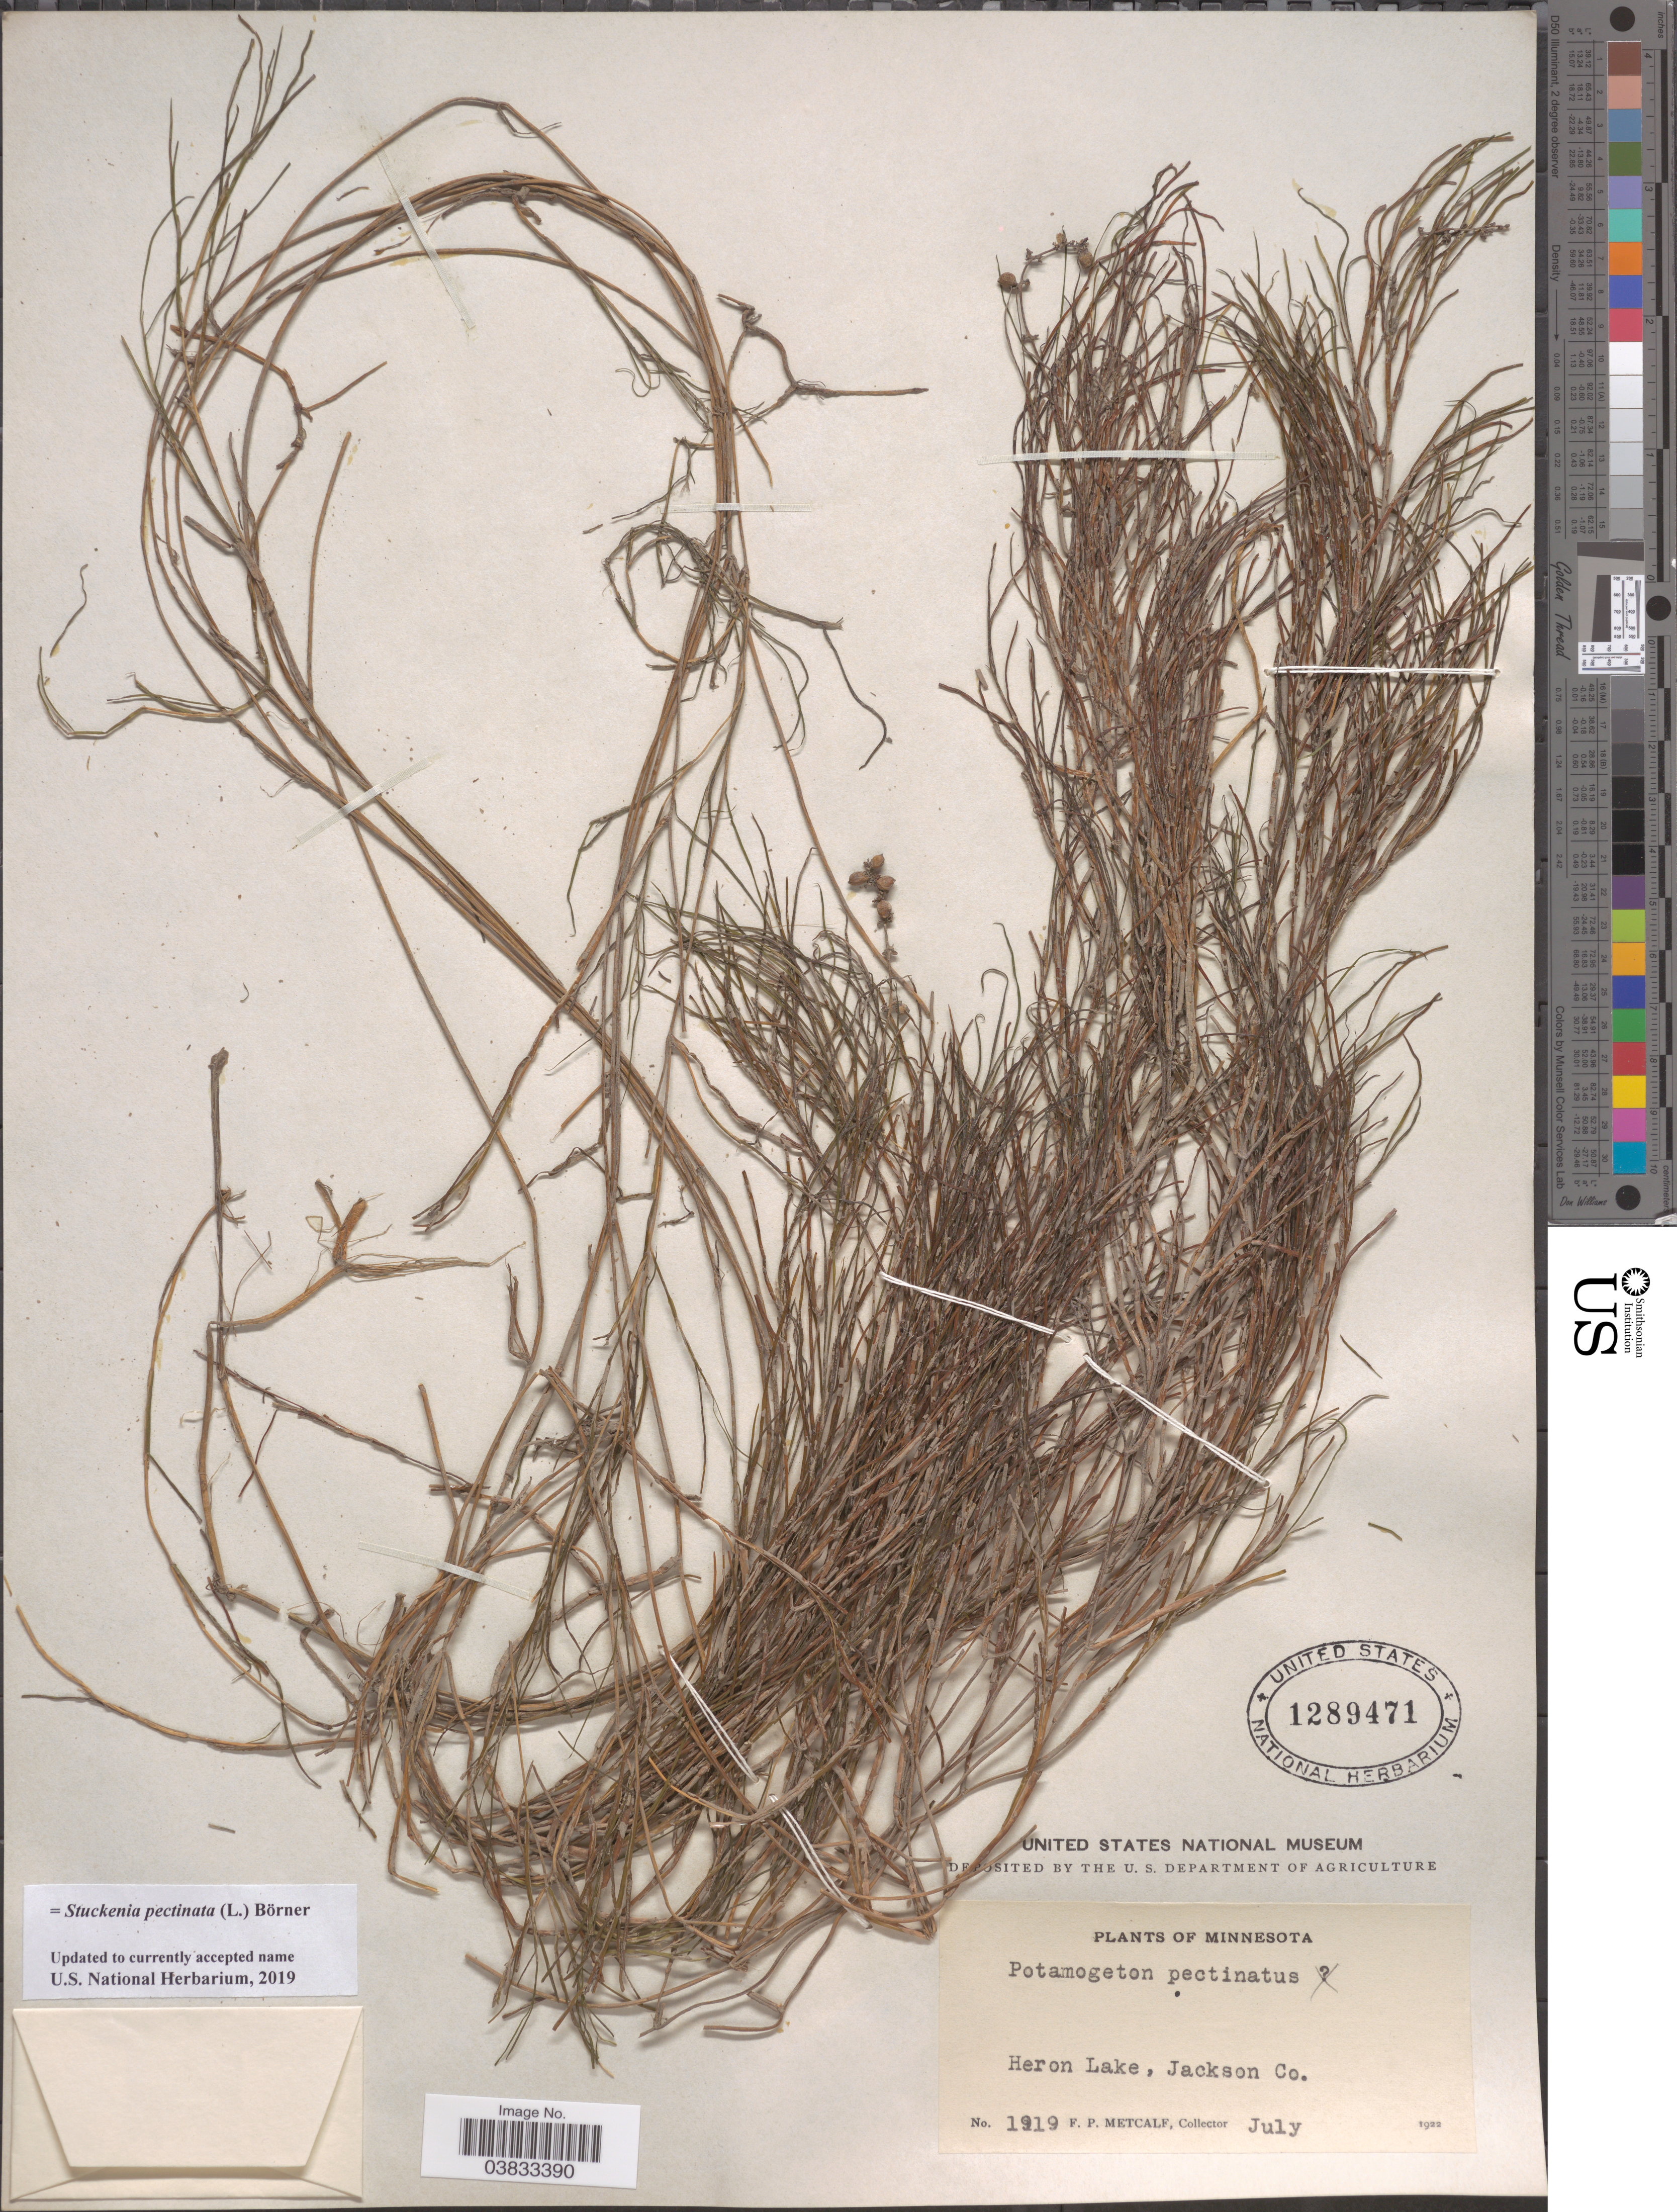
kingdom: Plantae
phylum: Tracheophyta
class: Liliopsida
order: Alismatales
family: Potamogetonaceae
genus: Stuckenia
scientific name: Stuckenia pectinata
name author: (L.) Börner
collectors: F. Metcalf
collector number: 1919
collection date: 1922-07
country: United States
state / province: Minnesota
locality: Heron Lake, Jackson Co.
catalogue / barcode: US 1289471